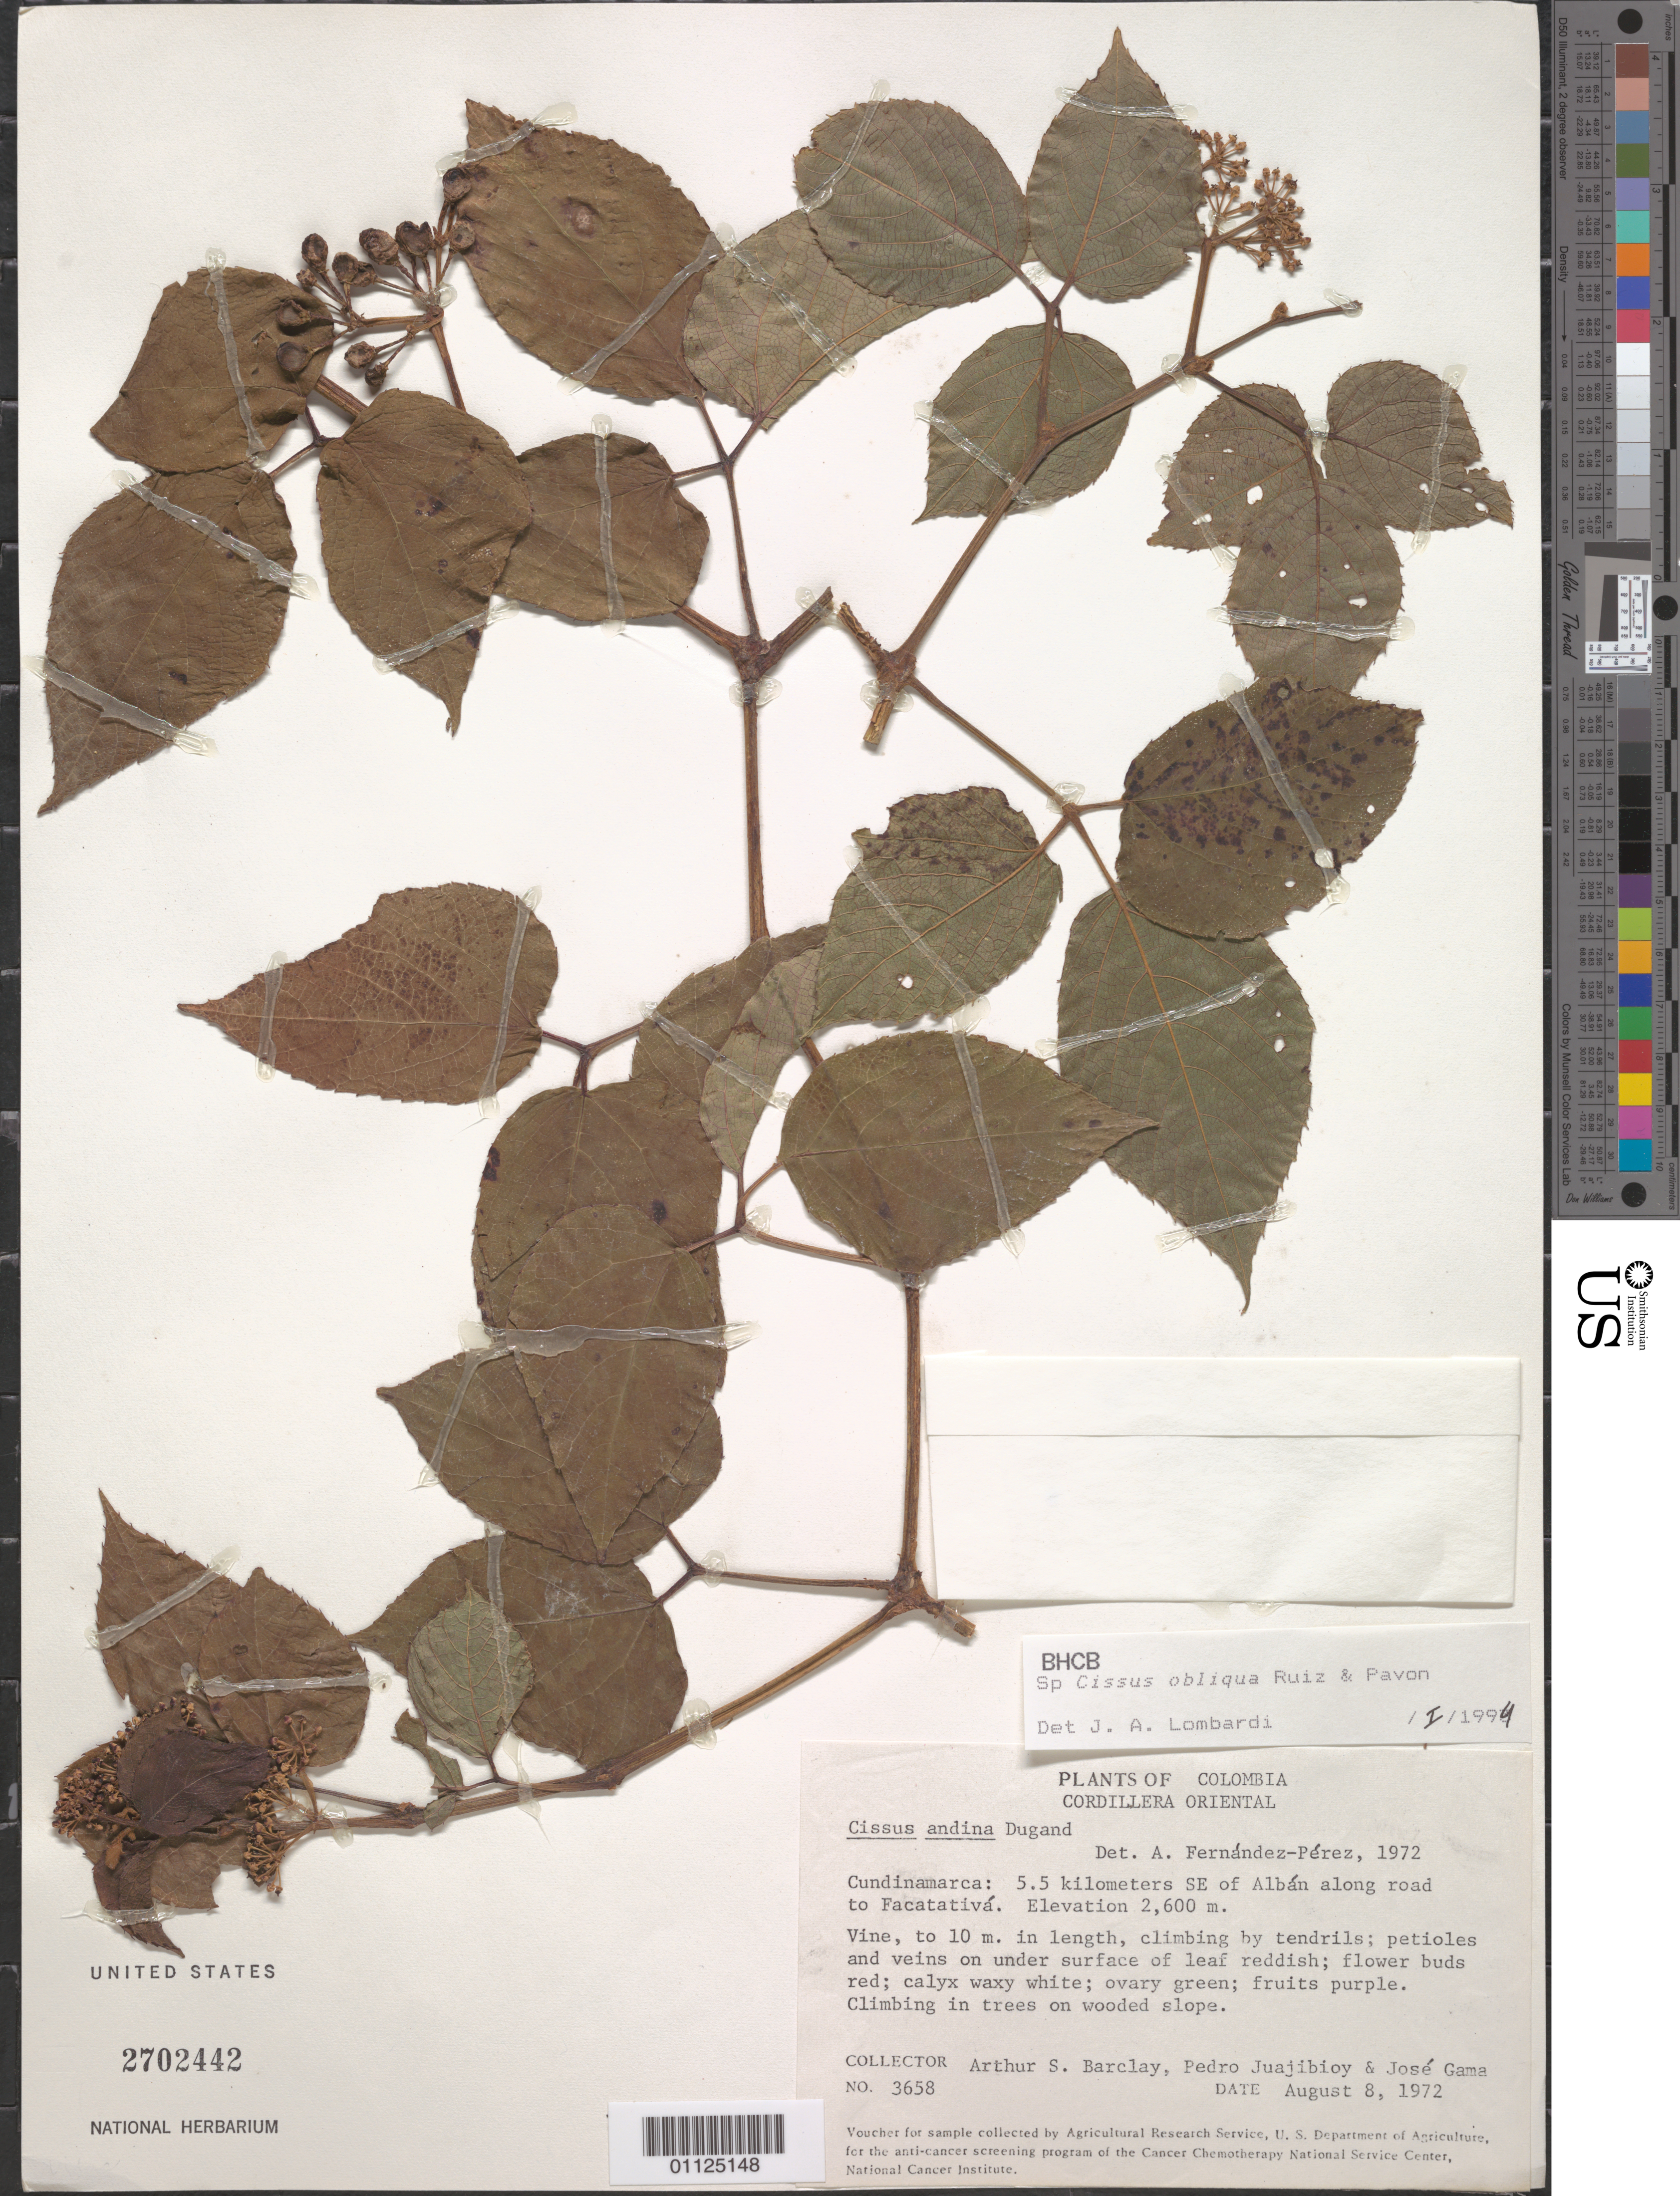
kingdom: Plantae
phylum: Tracheophyta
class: Magnoliopsida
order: Vitales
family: Vitaceae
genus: Cissus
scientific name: Cissus obliqua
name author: Ruiz & Pav.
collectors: A. S. Barclay, P. Juajibioy & J. Gama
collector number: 3658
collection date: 1972-08-08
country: Colombia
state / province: Cundinamarca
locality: Cundinamarca: 5.5 km SE of Alban along road to Facatativa.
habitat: Vine, climbing in trees on wooded slope.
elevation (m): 2600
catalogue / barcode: US 2702442